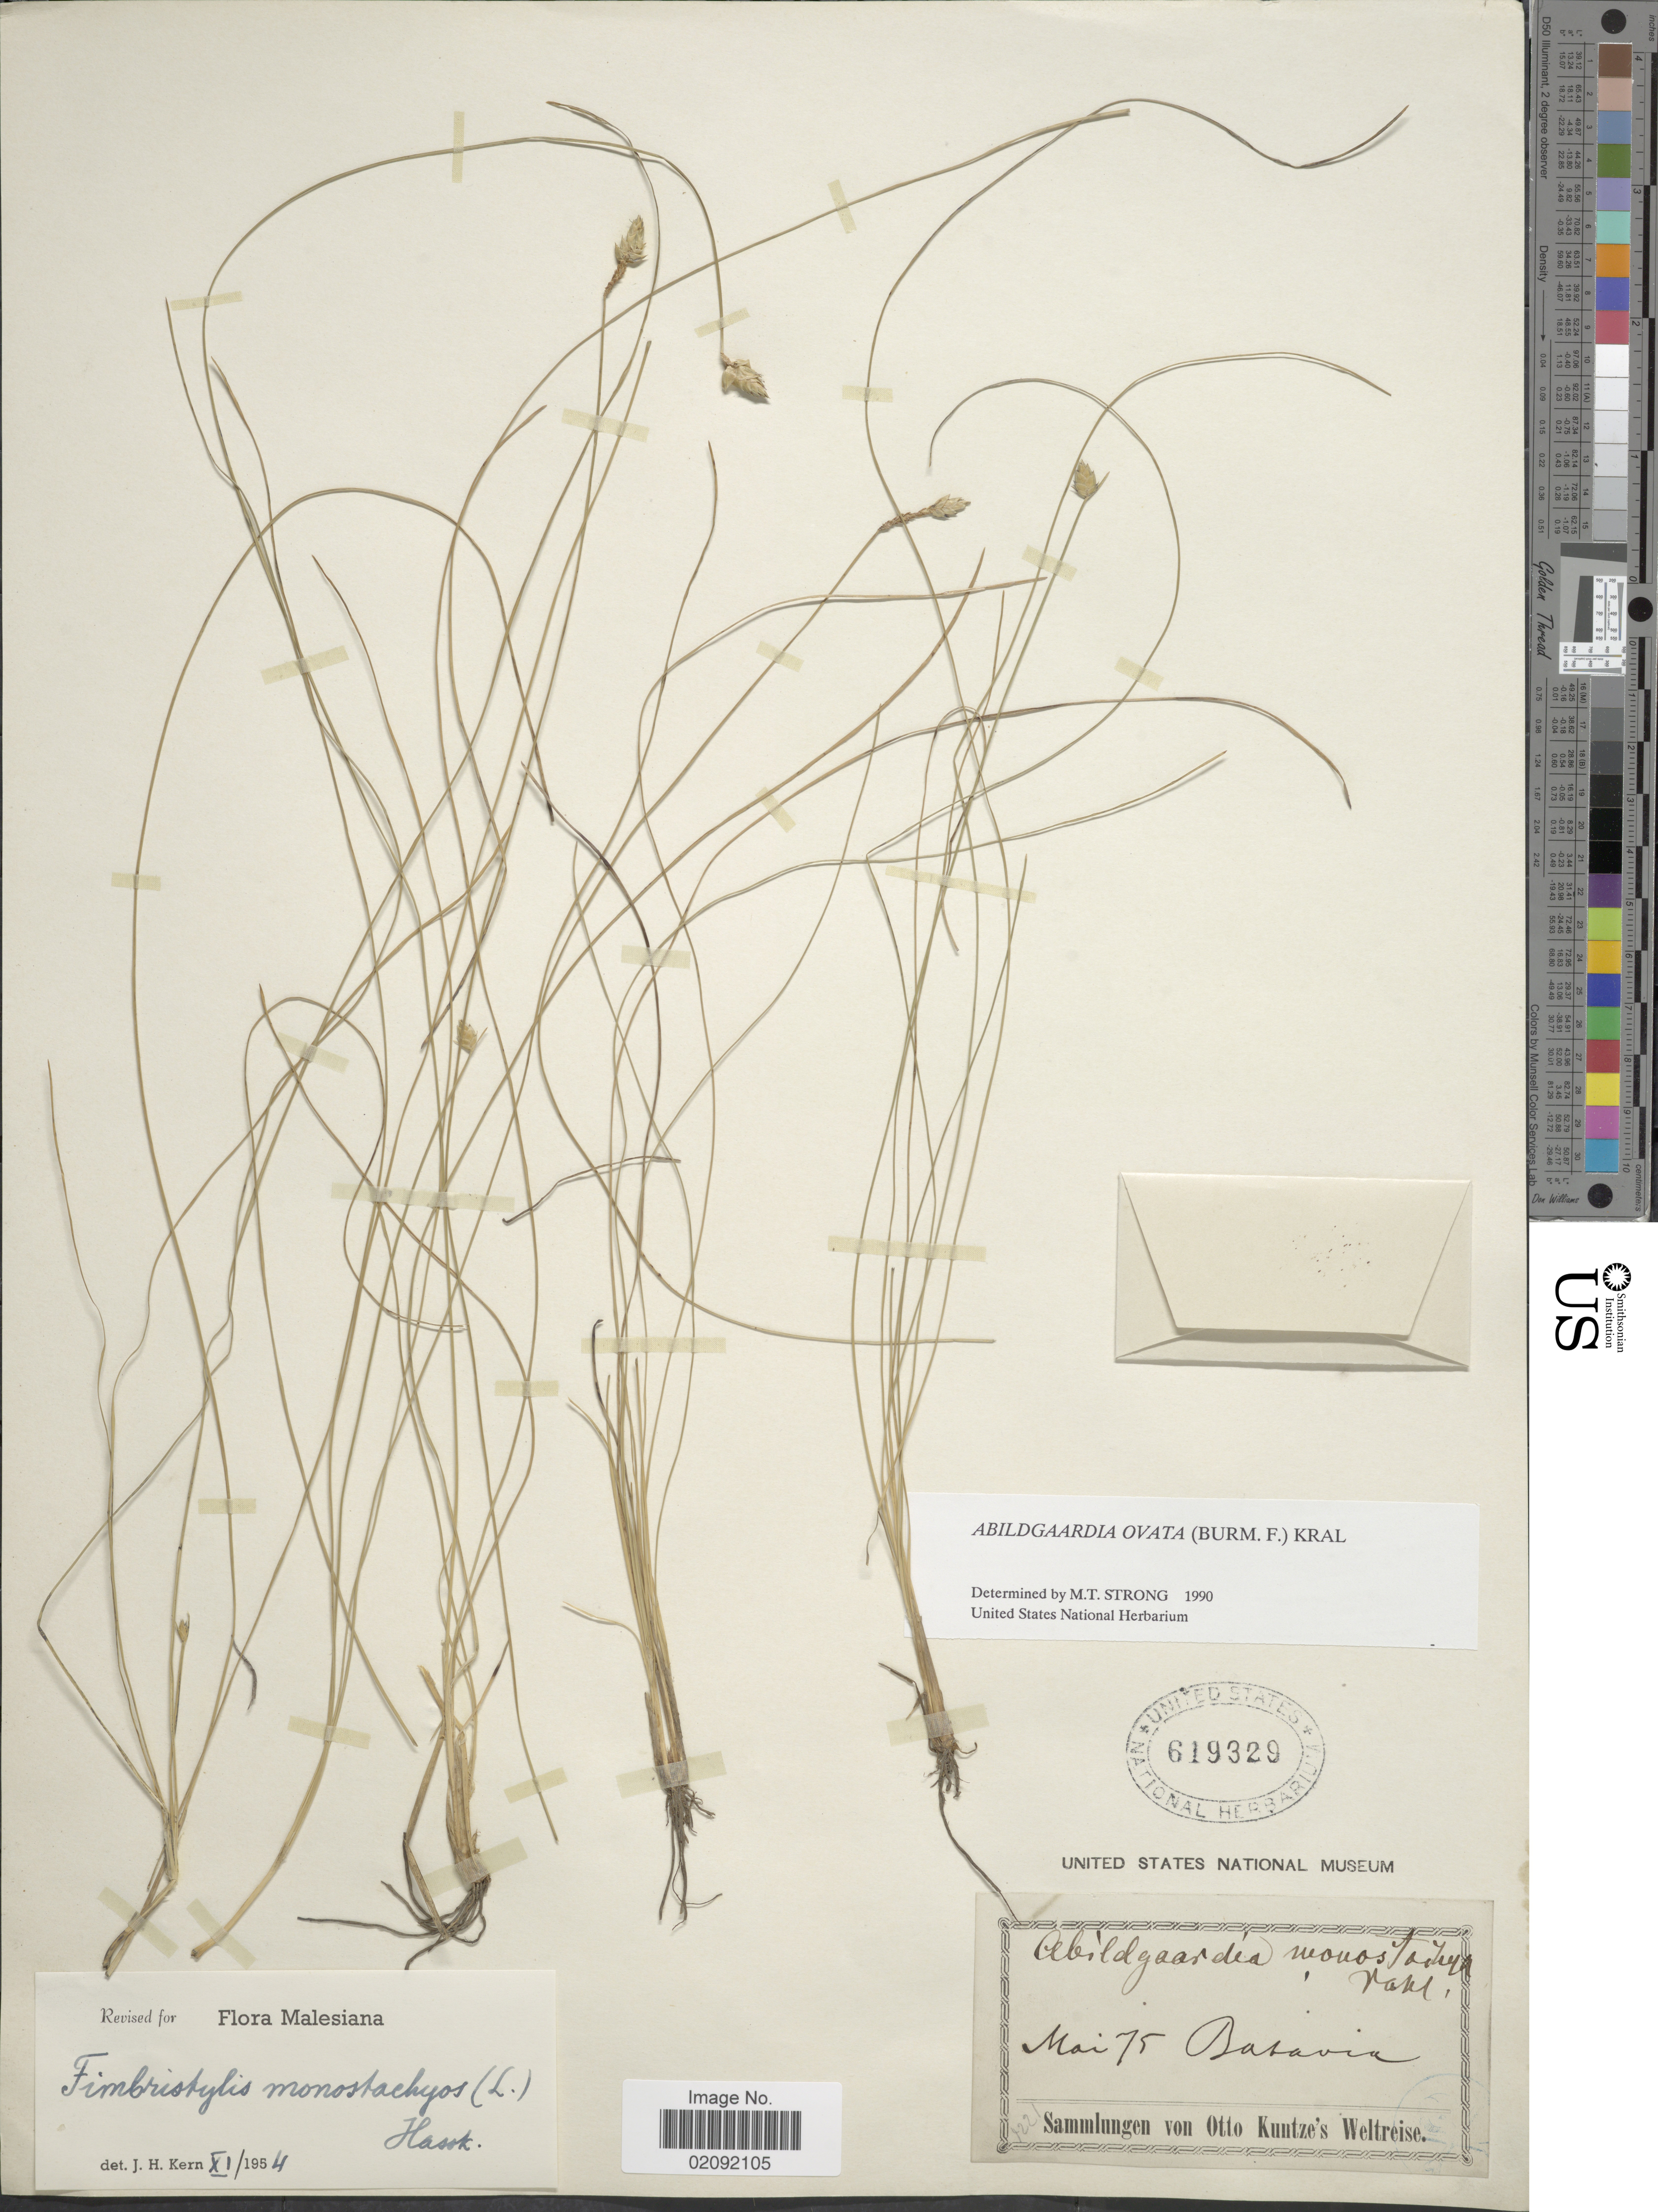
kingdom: Plantae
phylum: Tracheophyta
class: Liliopsida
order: Poales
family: Cyperaceae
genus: Abildgaardia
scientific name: Abildgaardia ovata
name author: (Burm. f.) Kral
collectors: ex Herb. O. Kuntze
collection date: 1875-05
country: Indonesia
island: Java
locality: Batavia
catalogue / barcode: US 619329